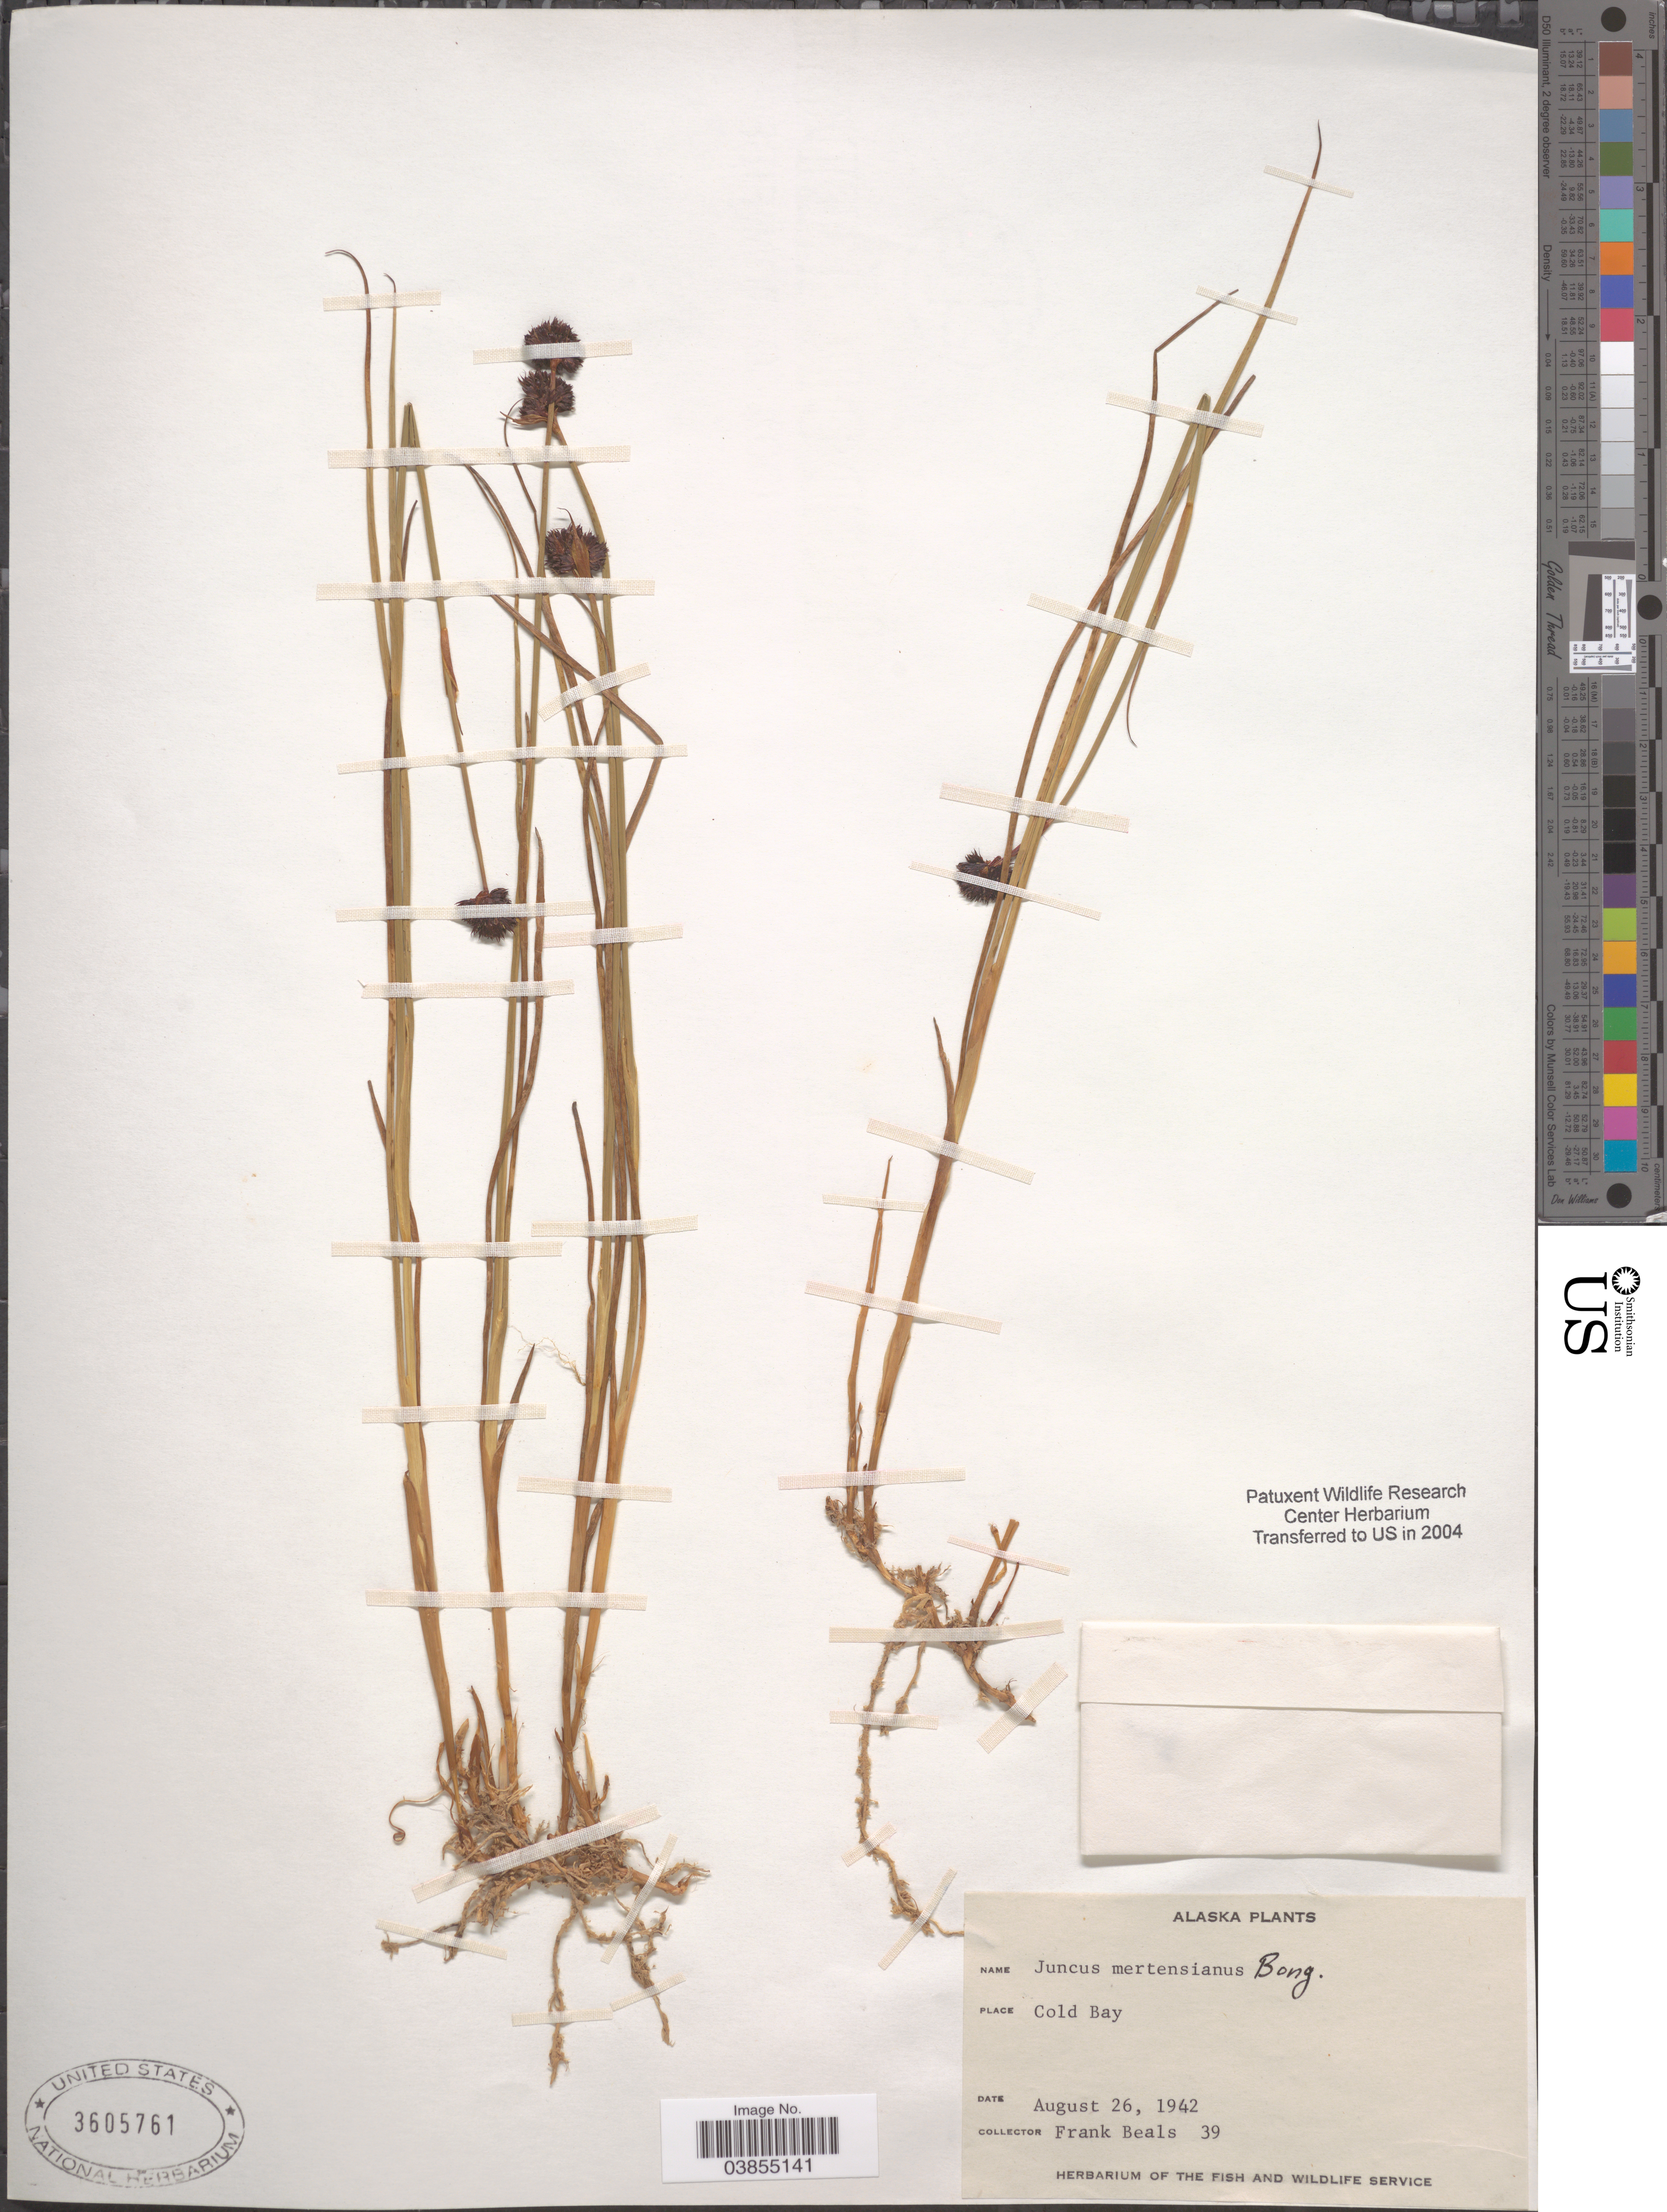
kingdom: Plantae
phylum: Tracheophyta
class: Liliopsida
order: Poales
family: Juncaceae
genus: Juncus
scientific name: Juncus mertensianus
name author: Bong.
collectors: F. Beals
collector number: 39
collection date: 1942-08-26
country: United States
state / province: Alaska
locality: Cold Bay.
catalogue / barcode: US 3605761